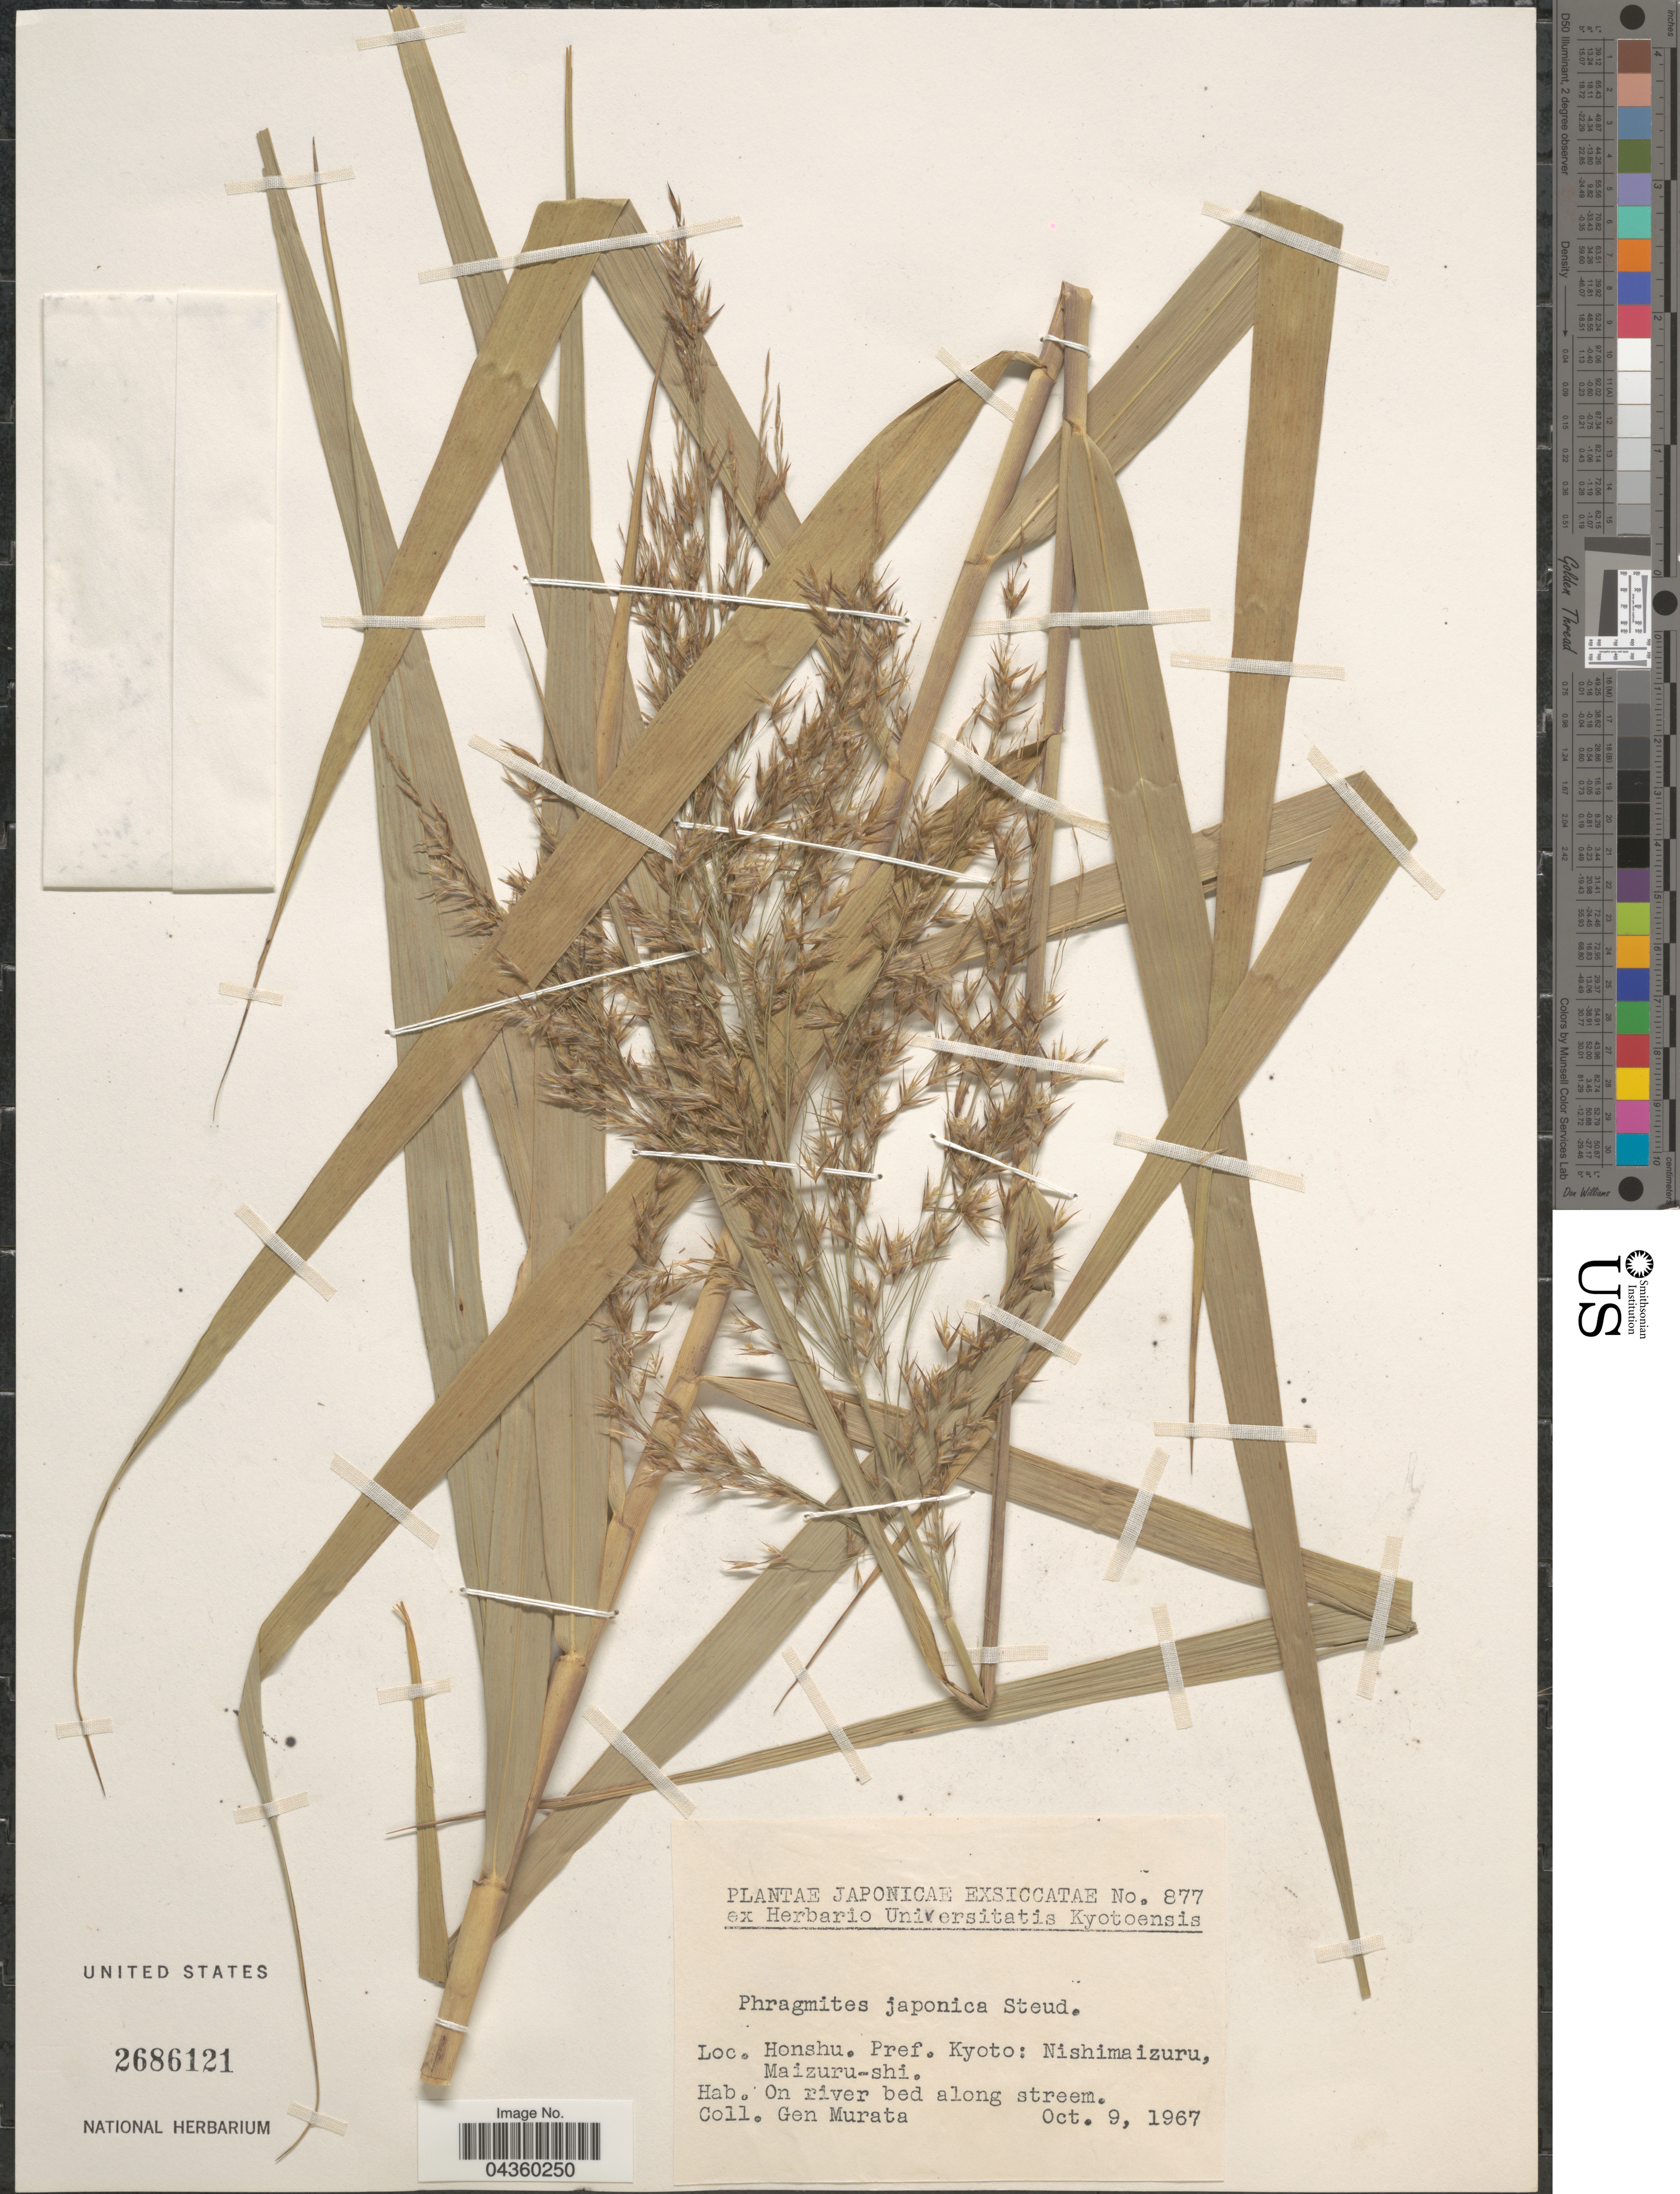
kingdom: Plantae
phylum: Tracheophyta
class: Liliopsida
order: Poales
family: Poaceae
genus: Phragmites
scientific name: Phragmites japonicus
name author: Steud.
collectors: G. Murata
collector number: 877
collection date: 1967-10-09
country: Japan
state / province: Kyoto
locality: Japonicae. Honshu. Pref. Kyoto: Nishimaizuru, Maizuru-shi.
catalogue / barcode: US 2686121